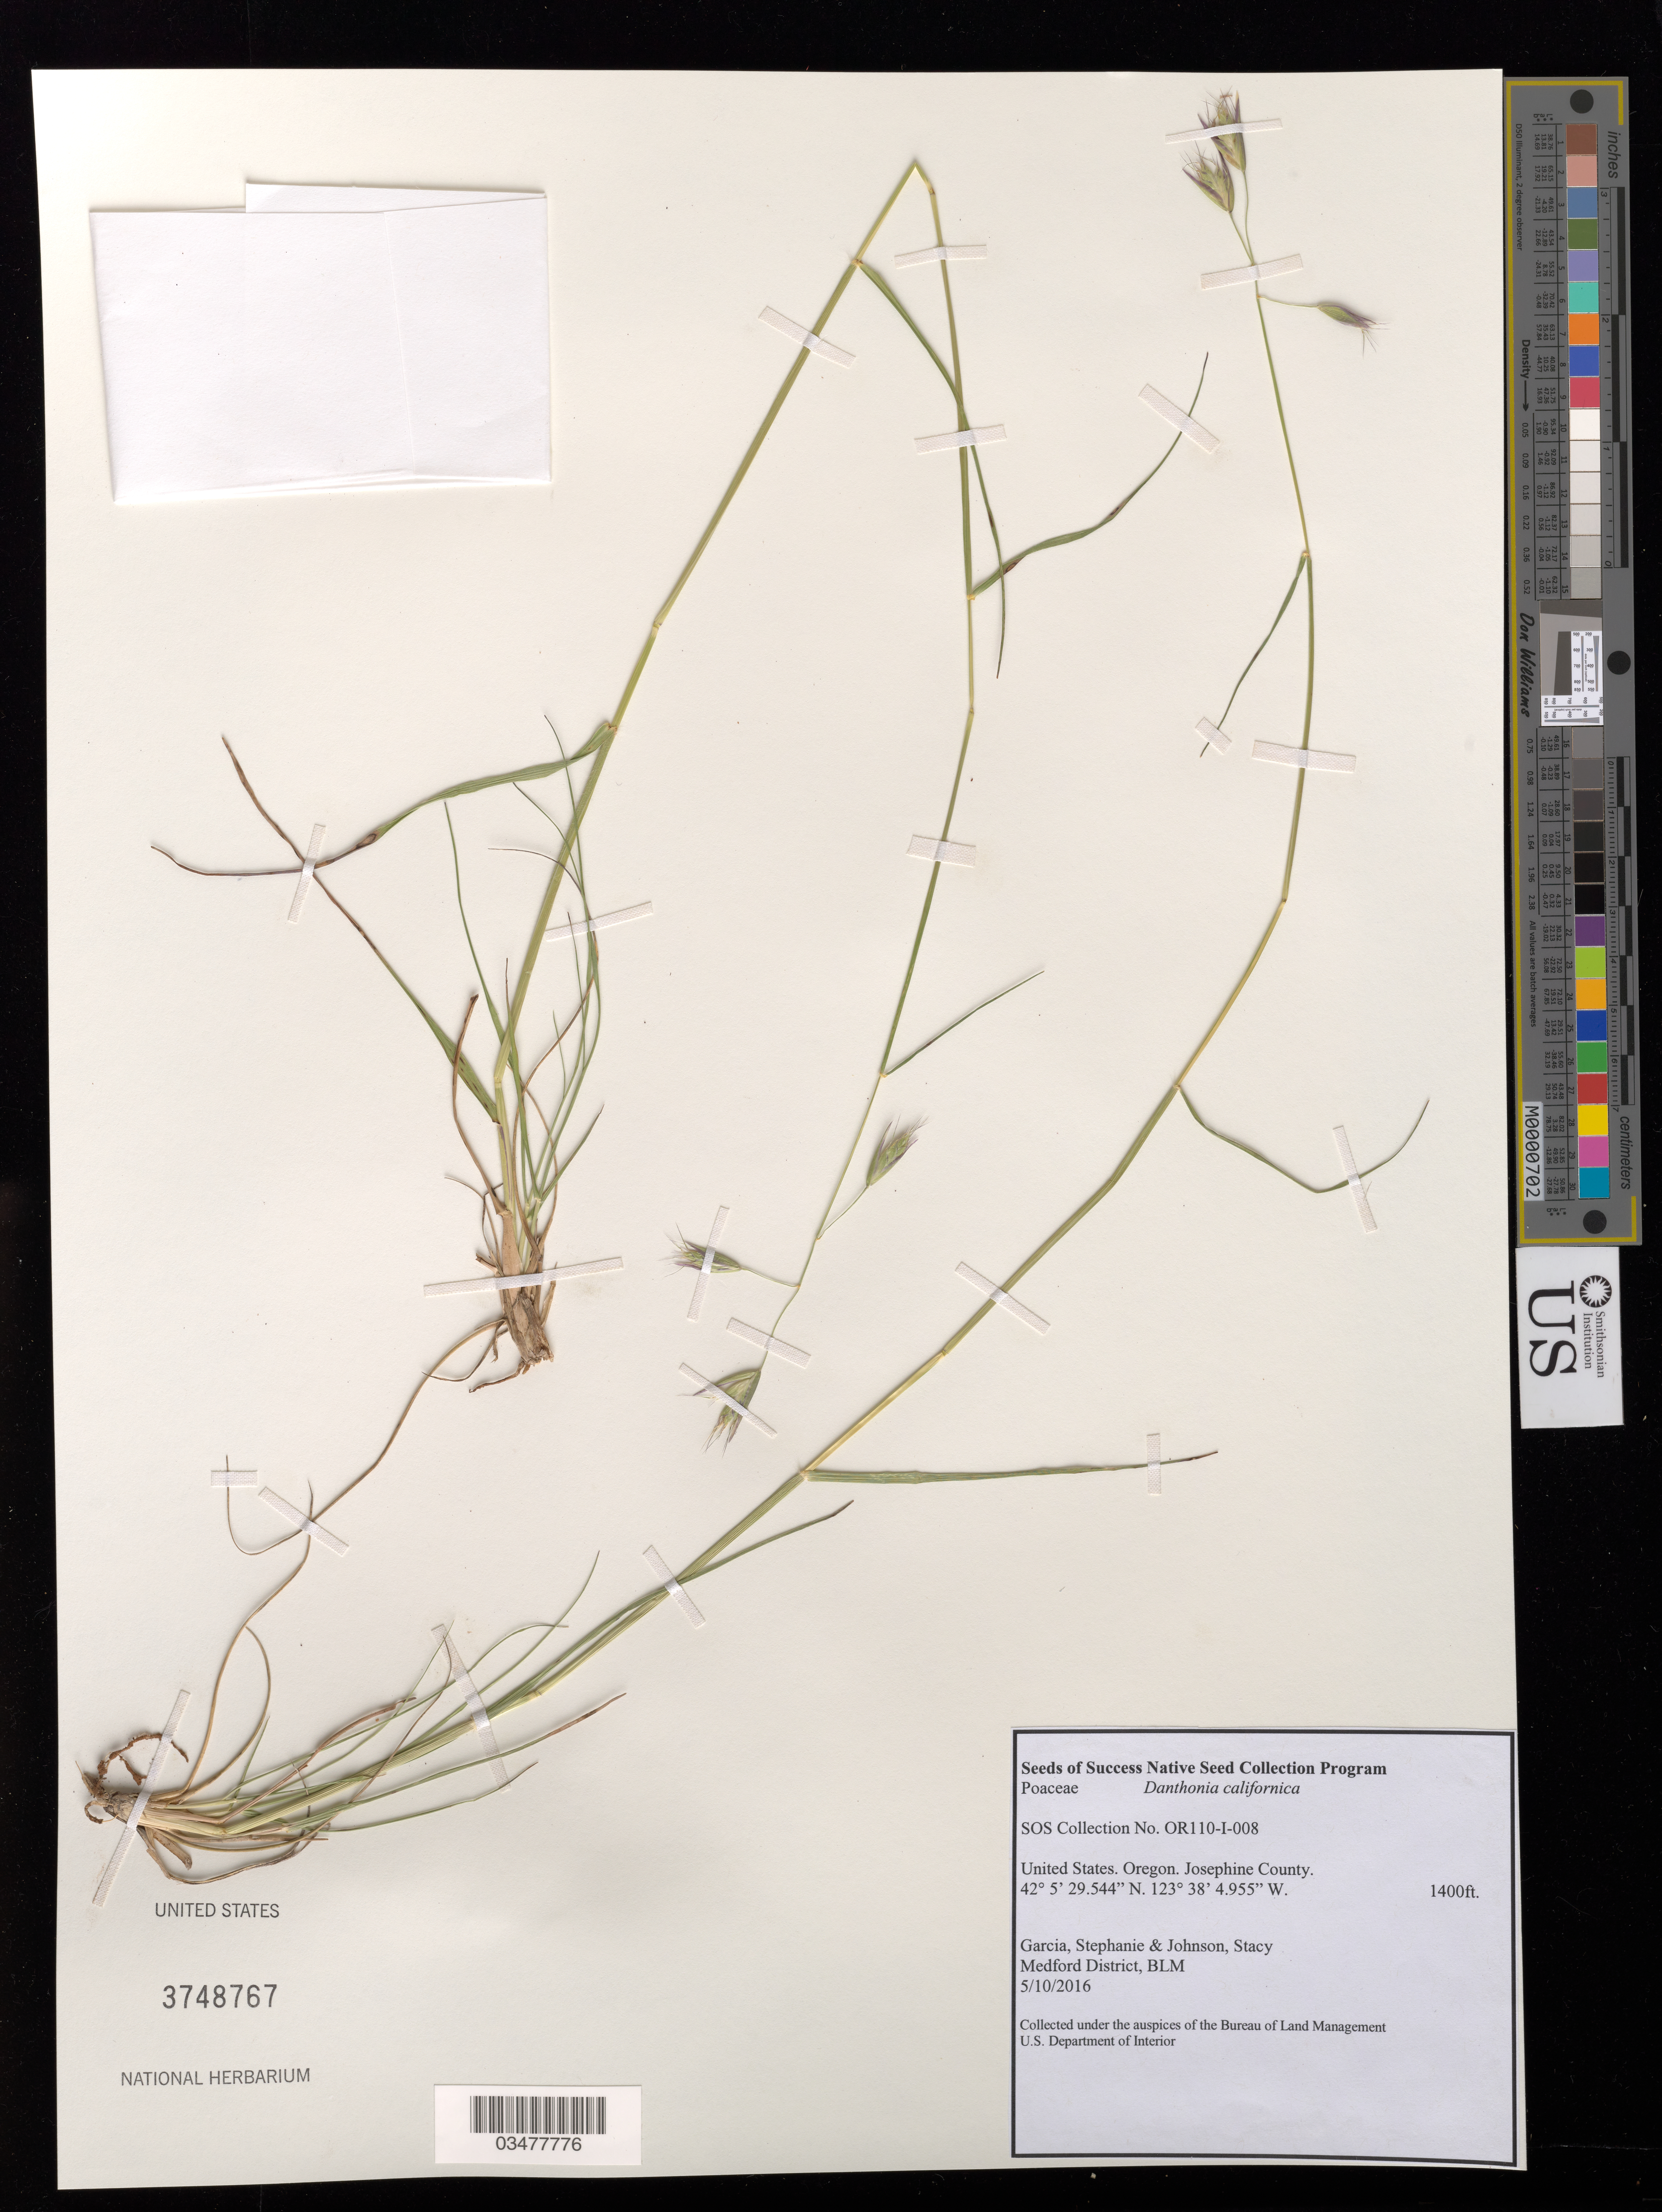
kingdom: Plantae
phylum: Tracheophyta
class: Liliopsida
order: Poales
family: Poaceae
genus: Danthonia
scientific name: Danthonia californica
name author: Bol.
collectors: S. Garcia & S. Johnson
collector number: OR110-I-008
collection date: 2016-05-10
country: United States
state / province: Oregon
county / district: Josephine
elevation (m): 427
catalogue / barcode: US 3748767